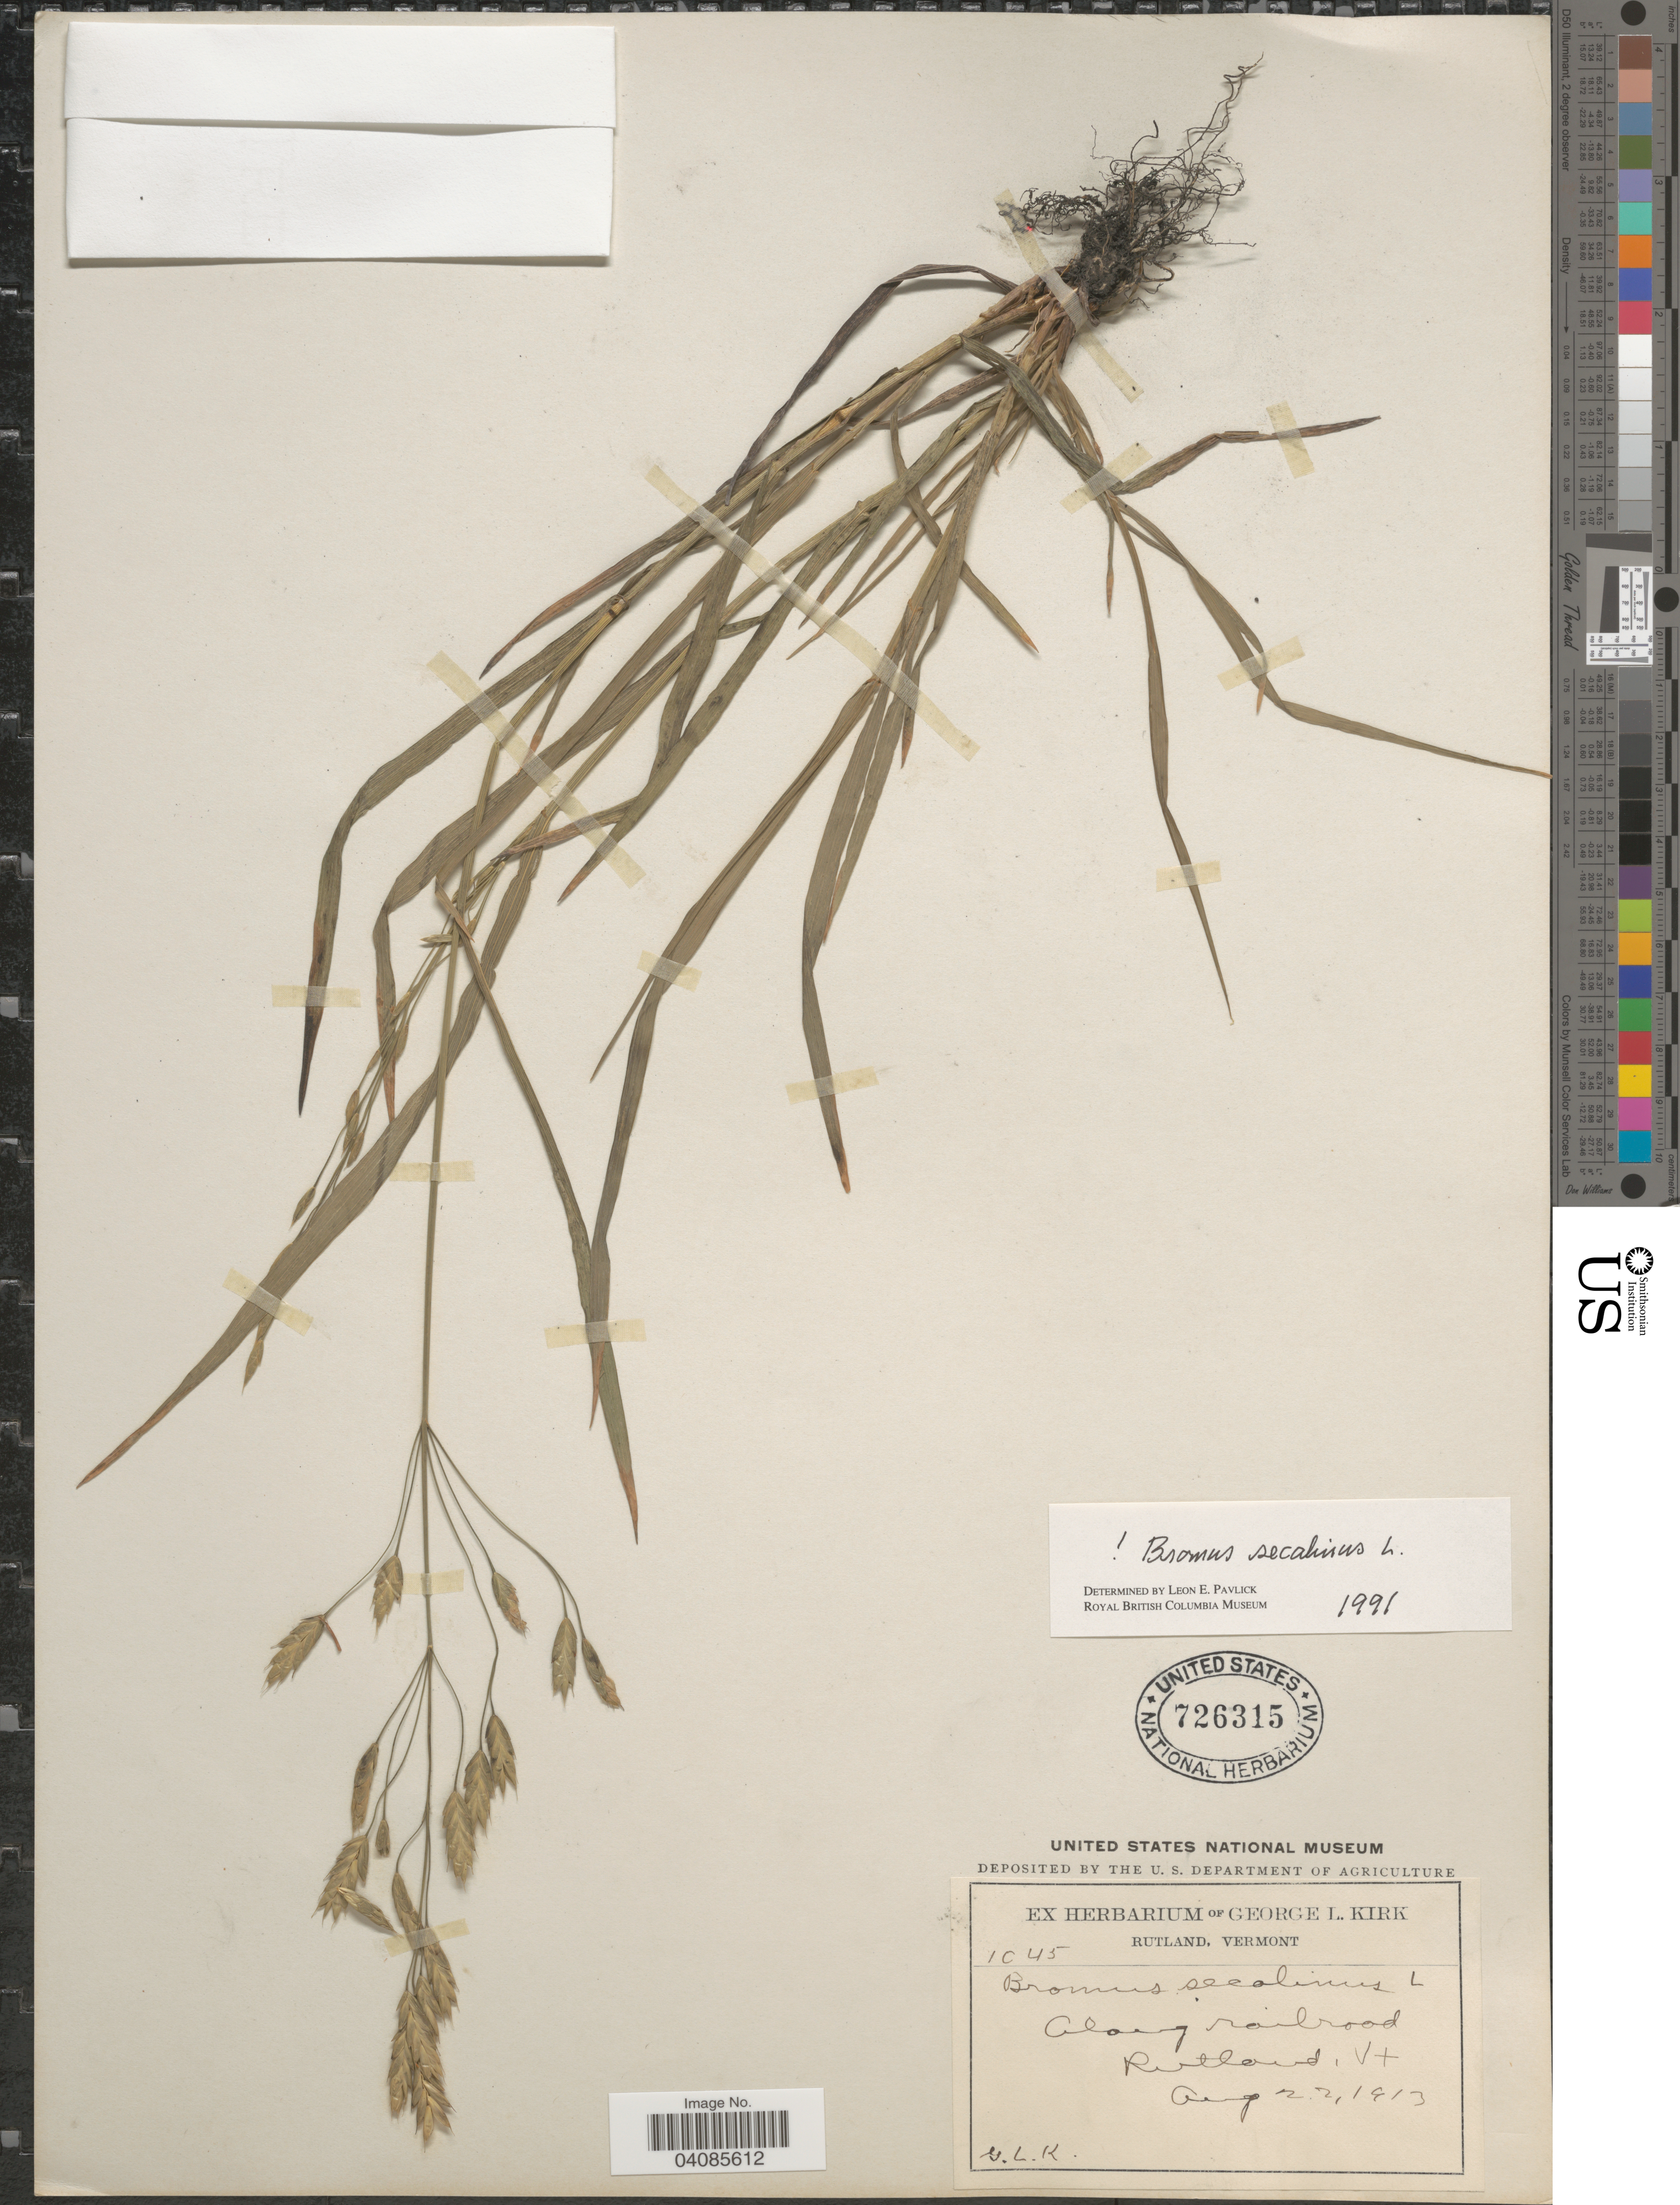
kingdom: Plantae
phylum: Tracheophyta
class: Liliopsida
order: Poales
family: Poaceae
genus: Bromus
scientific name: Bromus sitchensis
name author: Trin. in Bong.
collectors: G. Kirk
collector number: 1045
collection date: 1913-08-22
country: United States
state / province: Vermont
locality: Along railroad. Rutland.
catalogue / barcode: US 726315